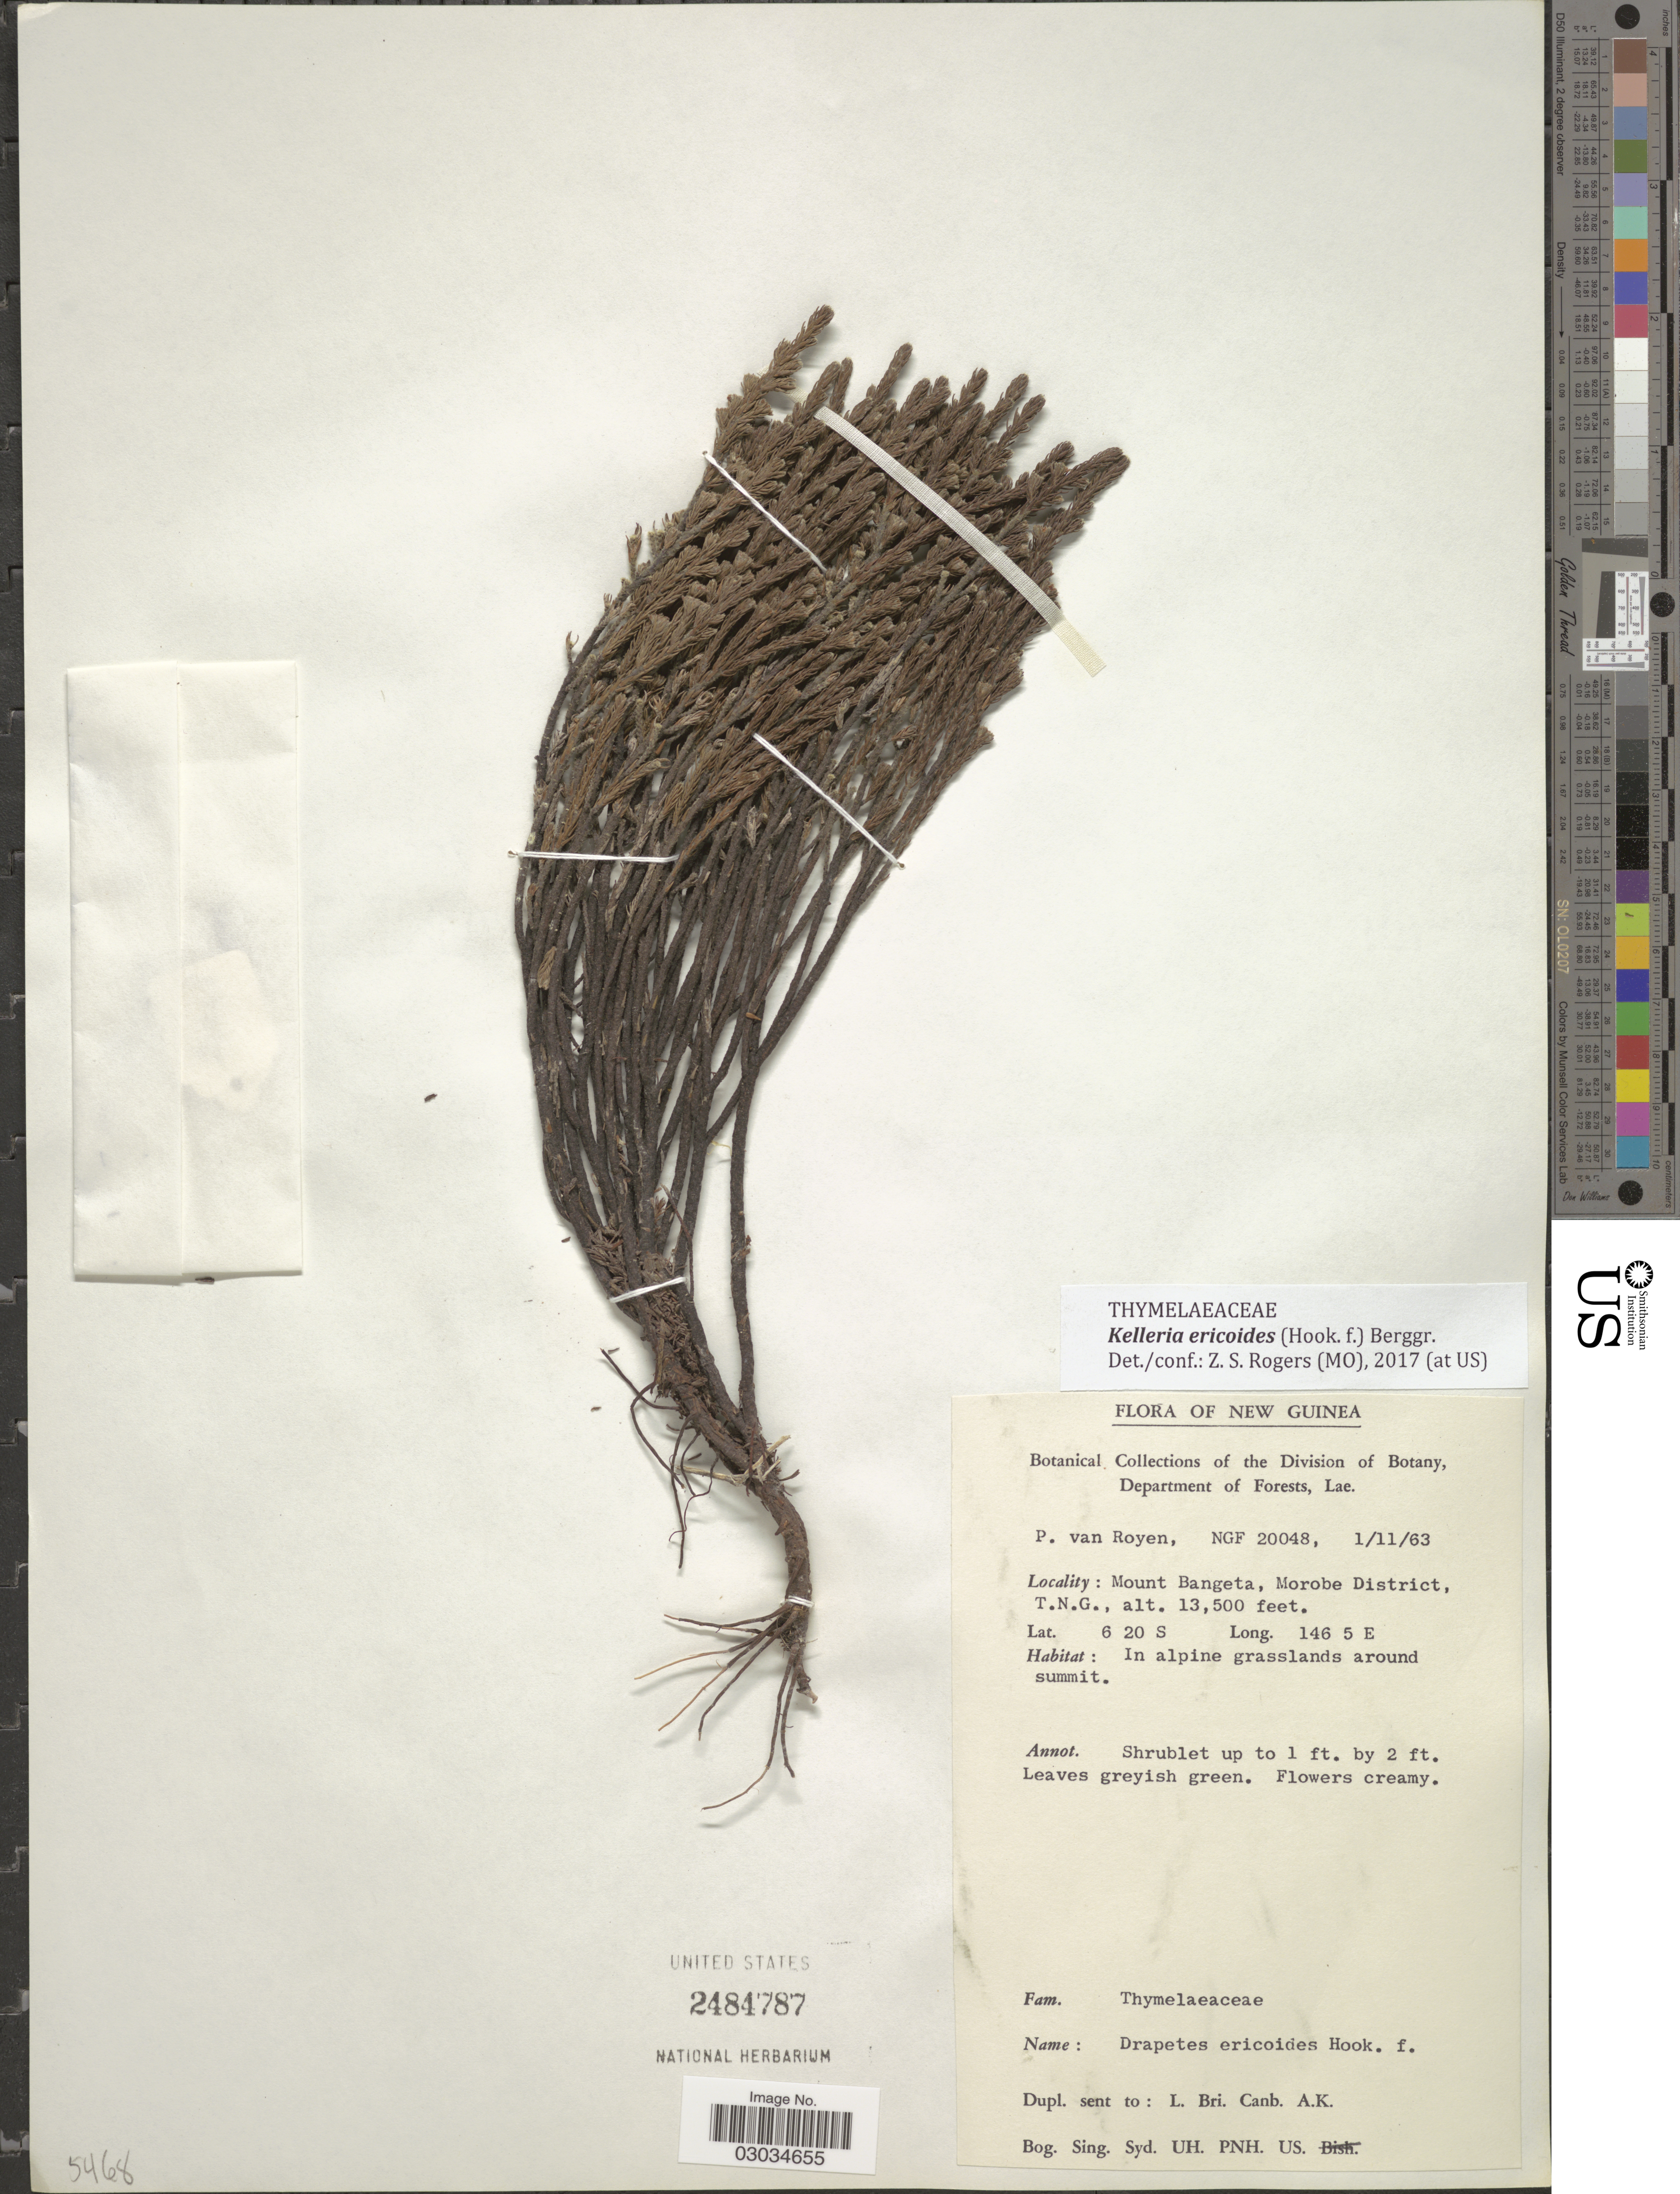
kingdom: Plantae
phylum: Tracheophyta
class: Magnoliopsida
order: Malvales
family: Thymelaeaceae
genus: Kelleria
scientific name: Kelleria ericoides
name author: (Hook. f.) Berggr.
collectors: P. van Royan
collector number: NGF 20048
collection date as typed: Transcribed d/m/y: 1/11/63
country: Papua New Guinea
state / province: Morobe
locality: New Guinea. Mount Bangeta, Morobe District, T.N.G.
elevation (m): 4115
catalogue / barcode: US 2484787